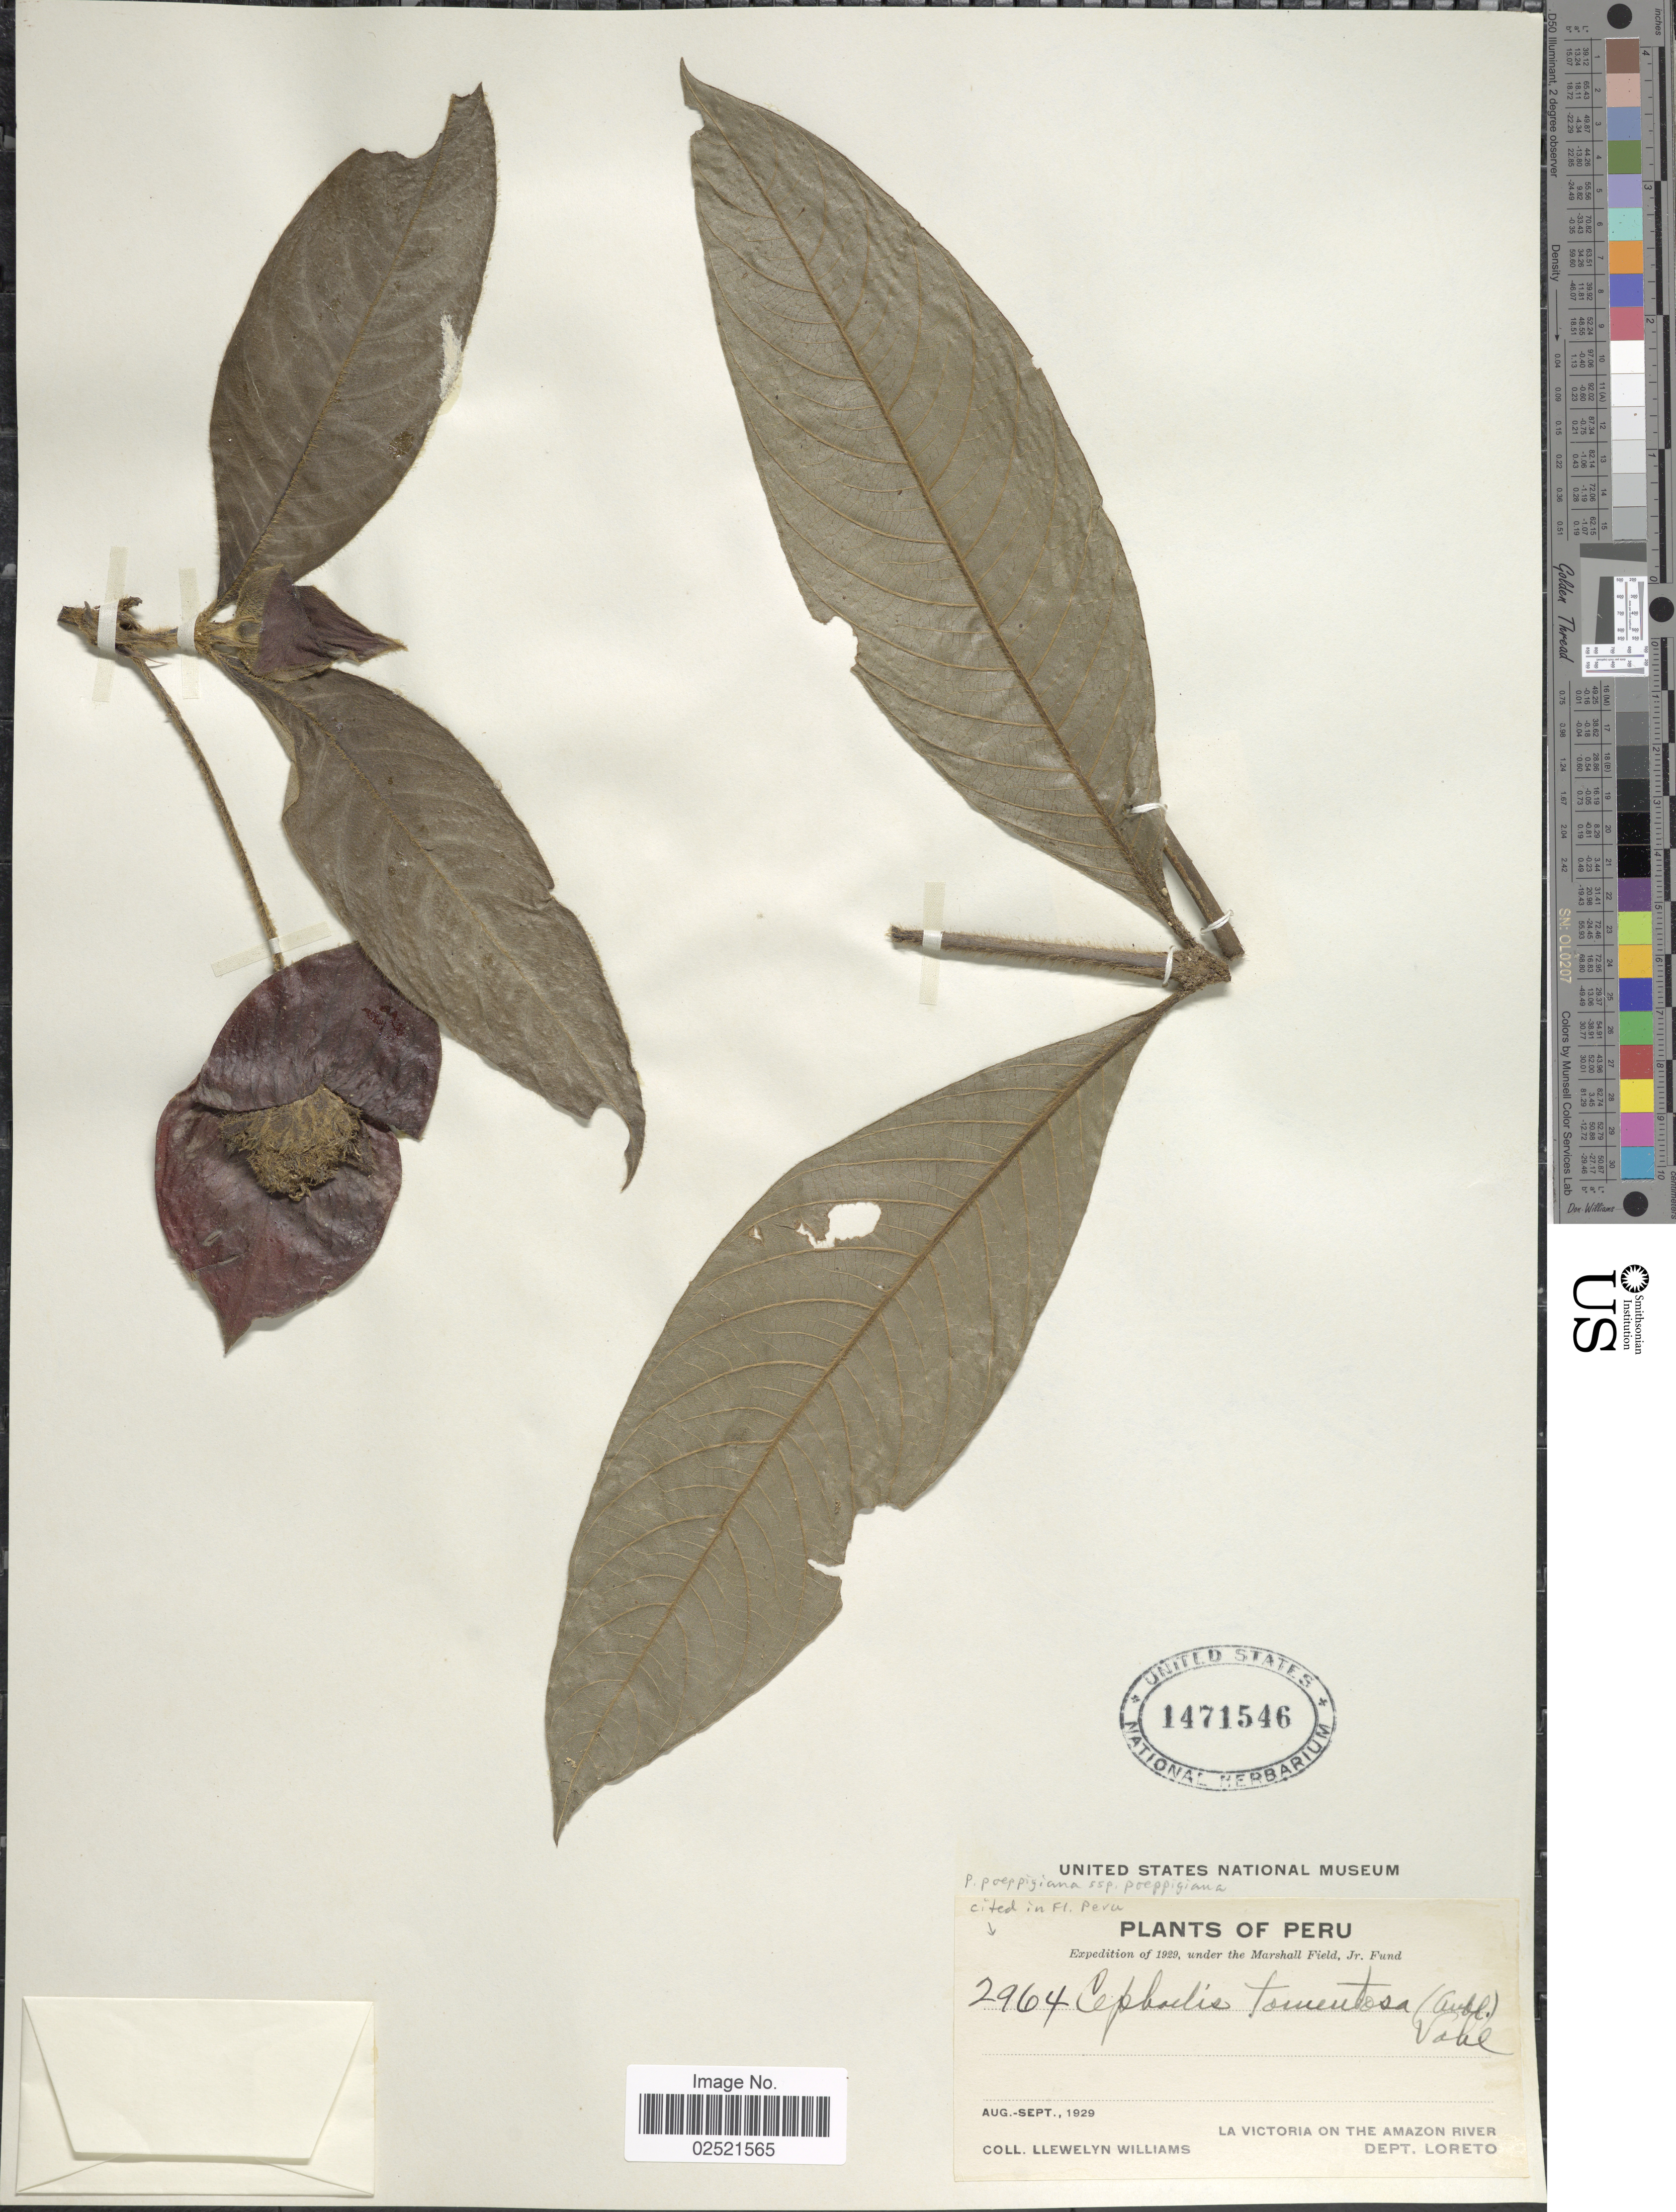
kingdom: Plantae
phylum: Tracheophyta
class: Magnoliopsida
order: Gentianales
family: Rubiaceae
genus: Psychotria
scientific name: Psychotria poeppigiana subsp. poeppigiana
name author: Müll. Arg.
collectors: Ll. Williams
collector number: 2964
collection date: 1929-08/1929-09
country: Peru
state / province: Loreto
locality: La Victoria on the Amazon River.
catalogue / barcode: US 1471546